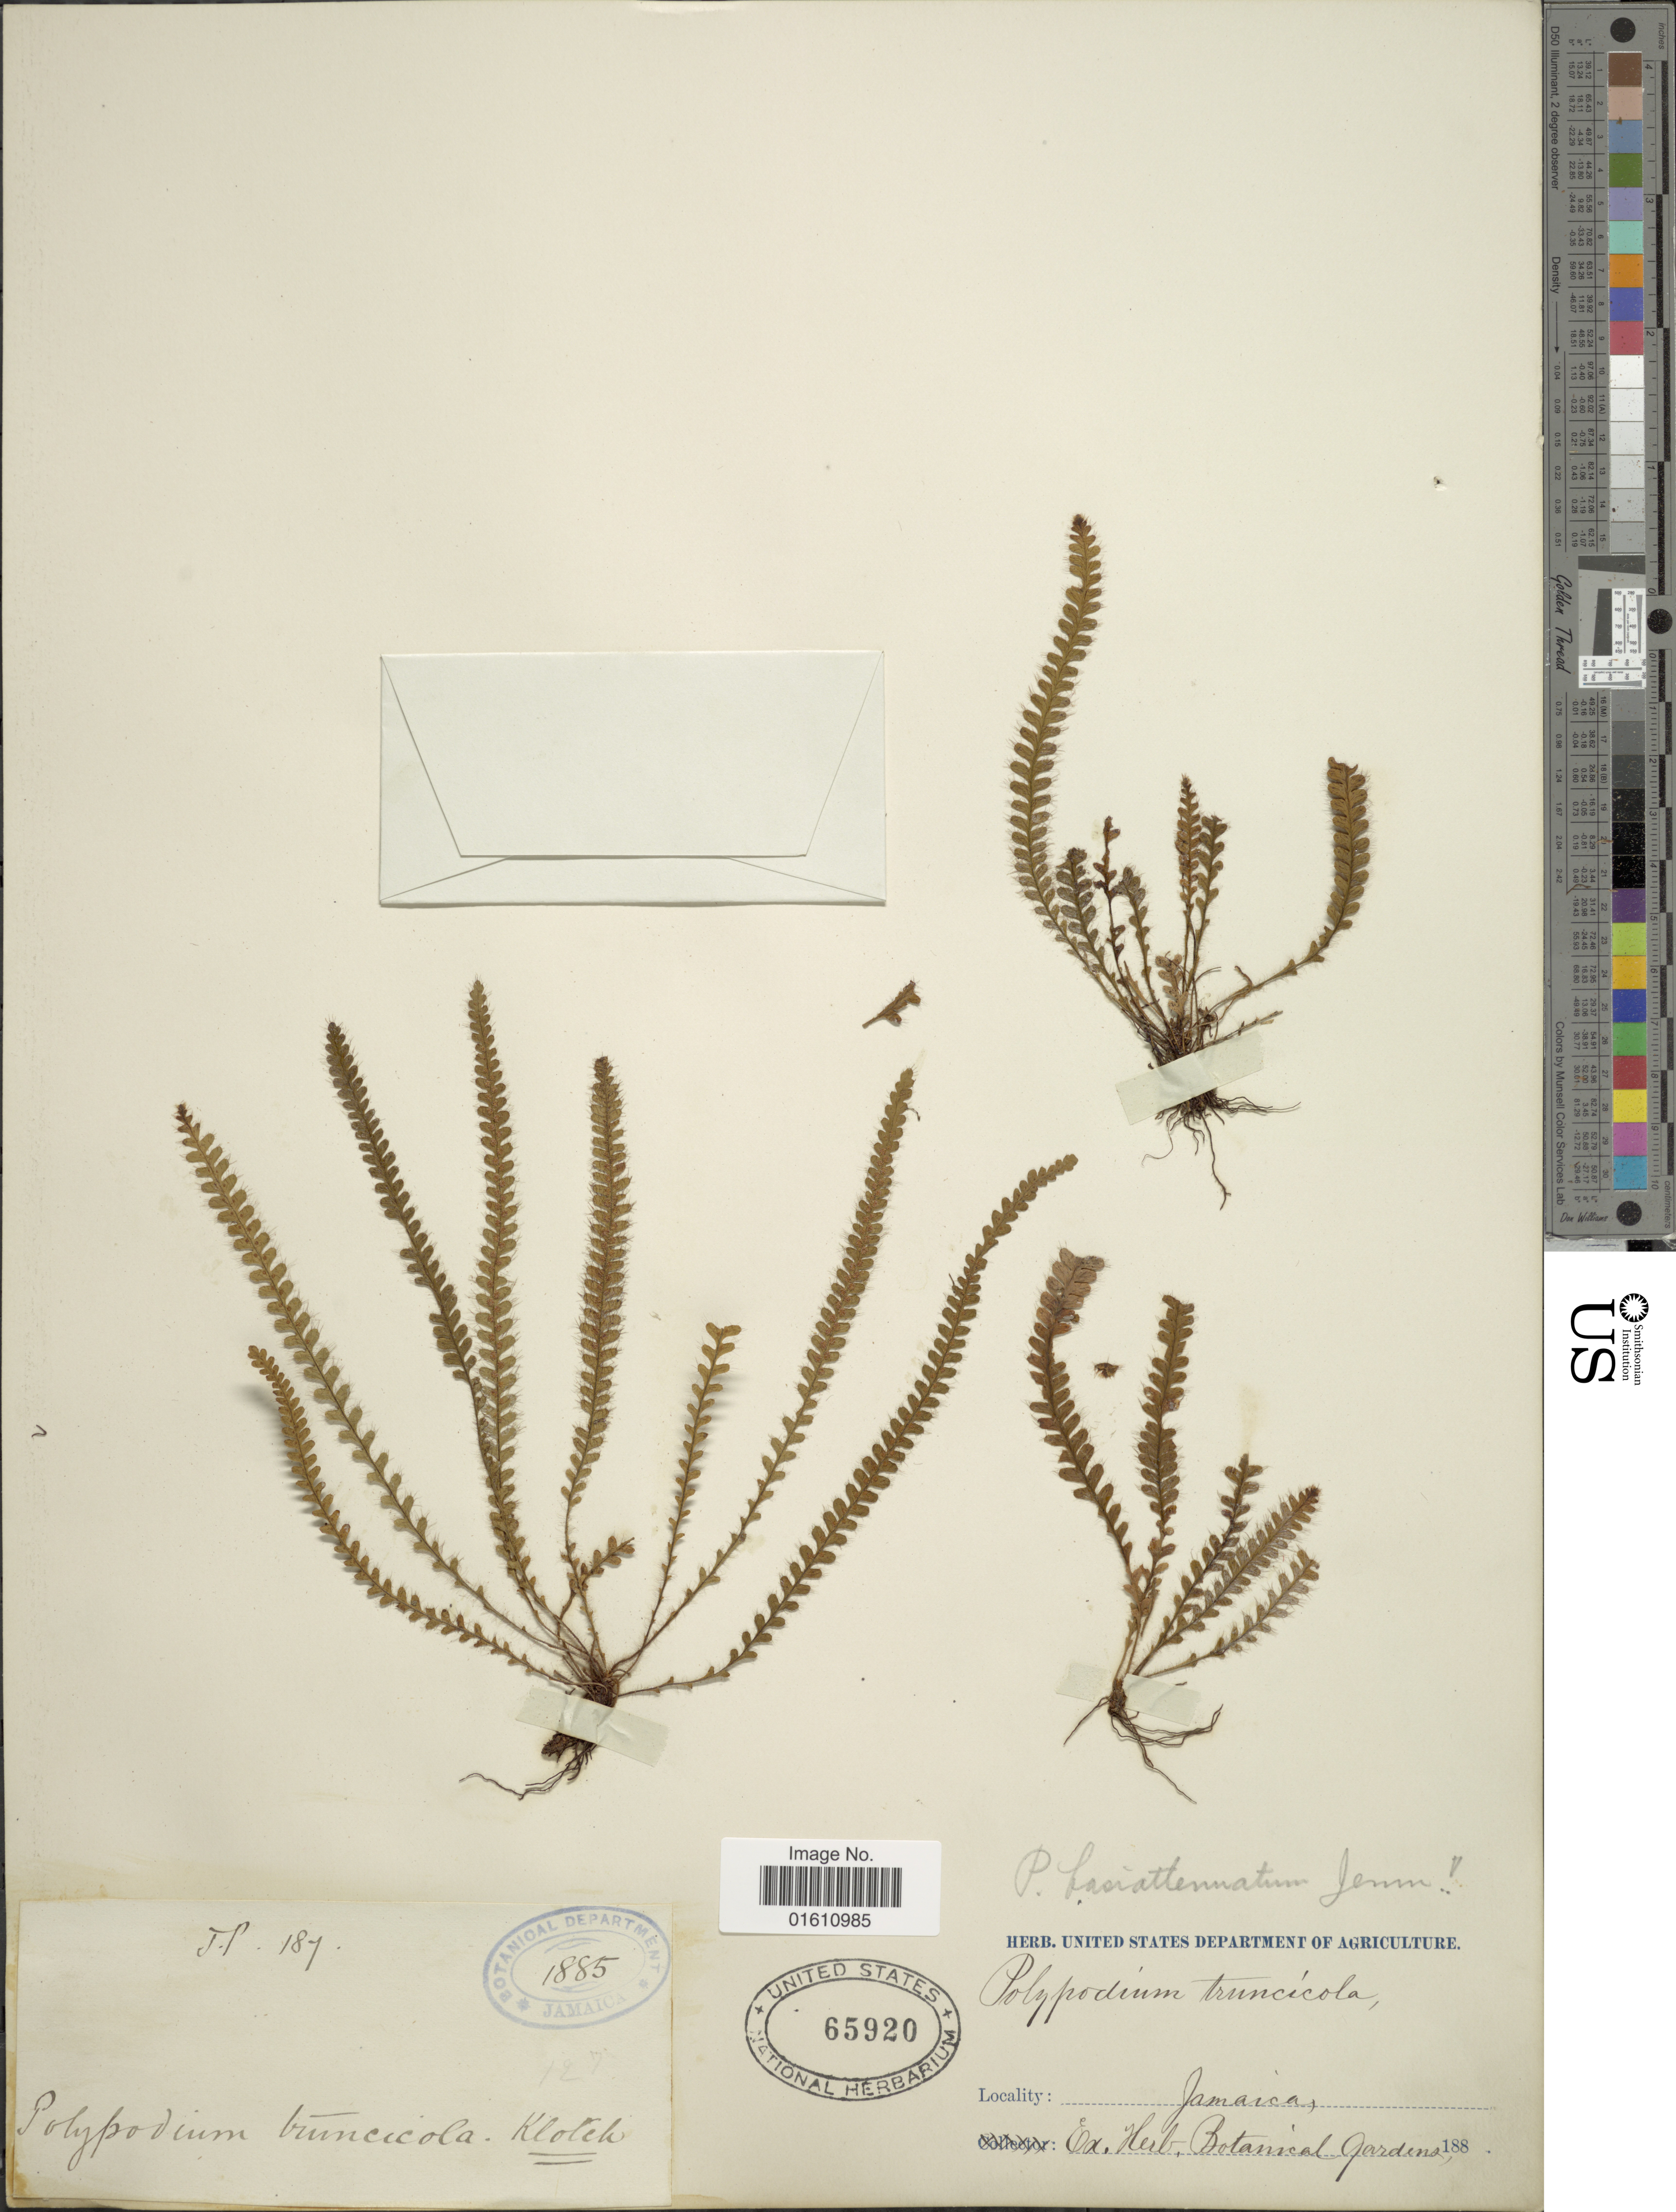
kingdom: Plantae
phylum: Tracheophyta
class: Polypodiopsida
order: Polypodiales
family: Polypodiaceae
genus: Moranopteris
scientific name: Moranopteris basiattenuata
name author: (Jenman) R. Y. Hirai & J. Prado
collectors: T. P.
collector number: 187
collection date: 1885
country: Jamaica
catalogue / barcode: US 65920